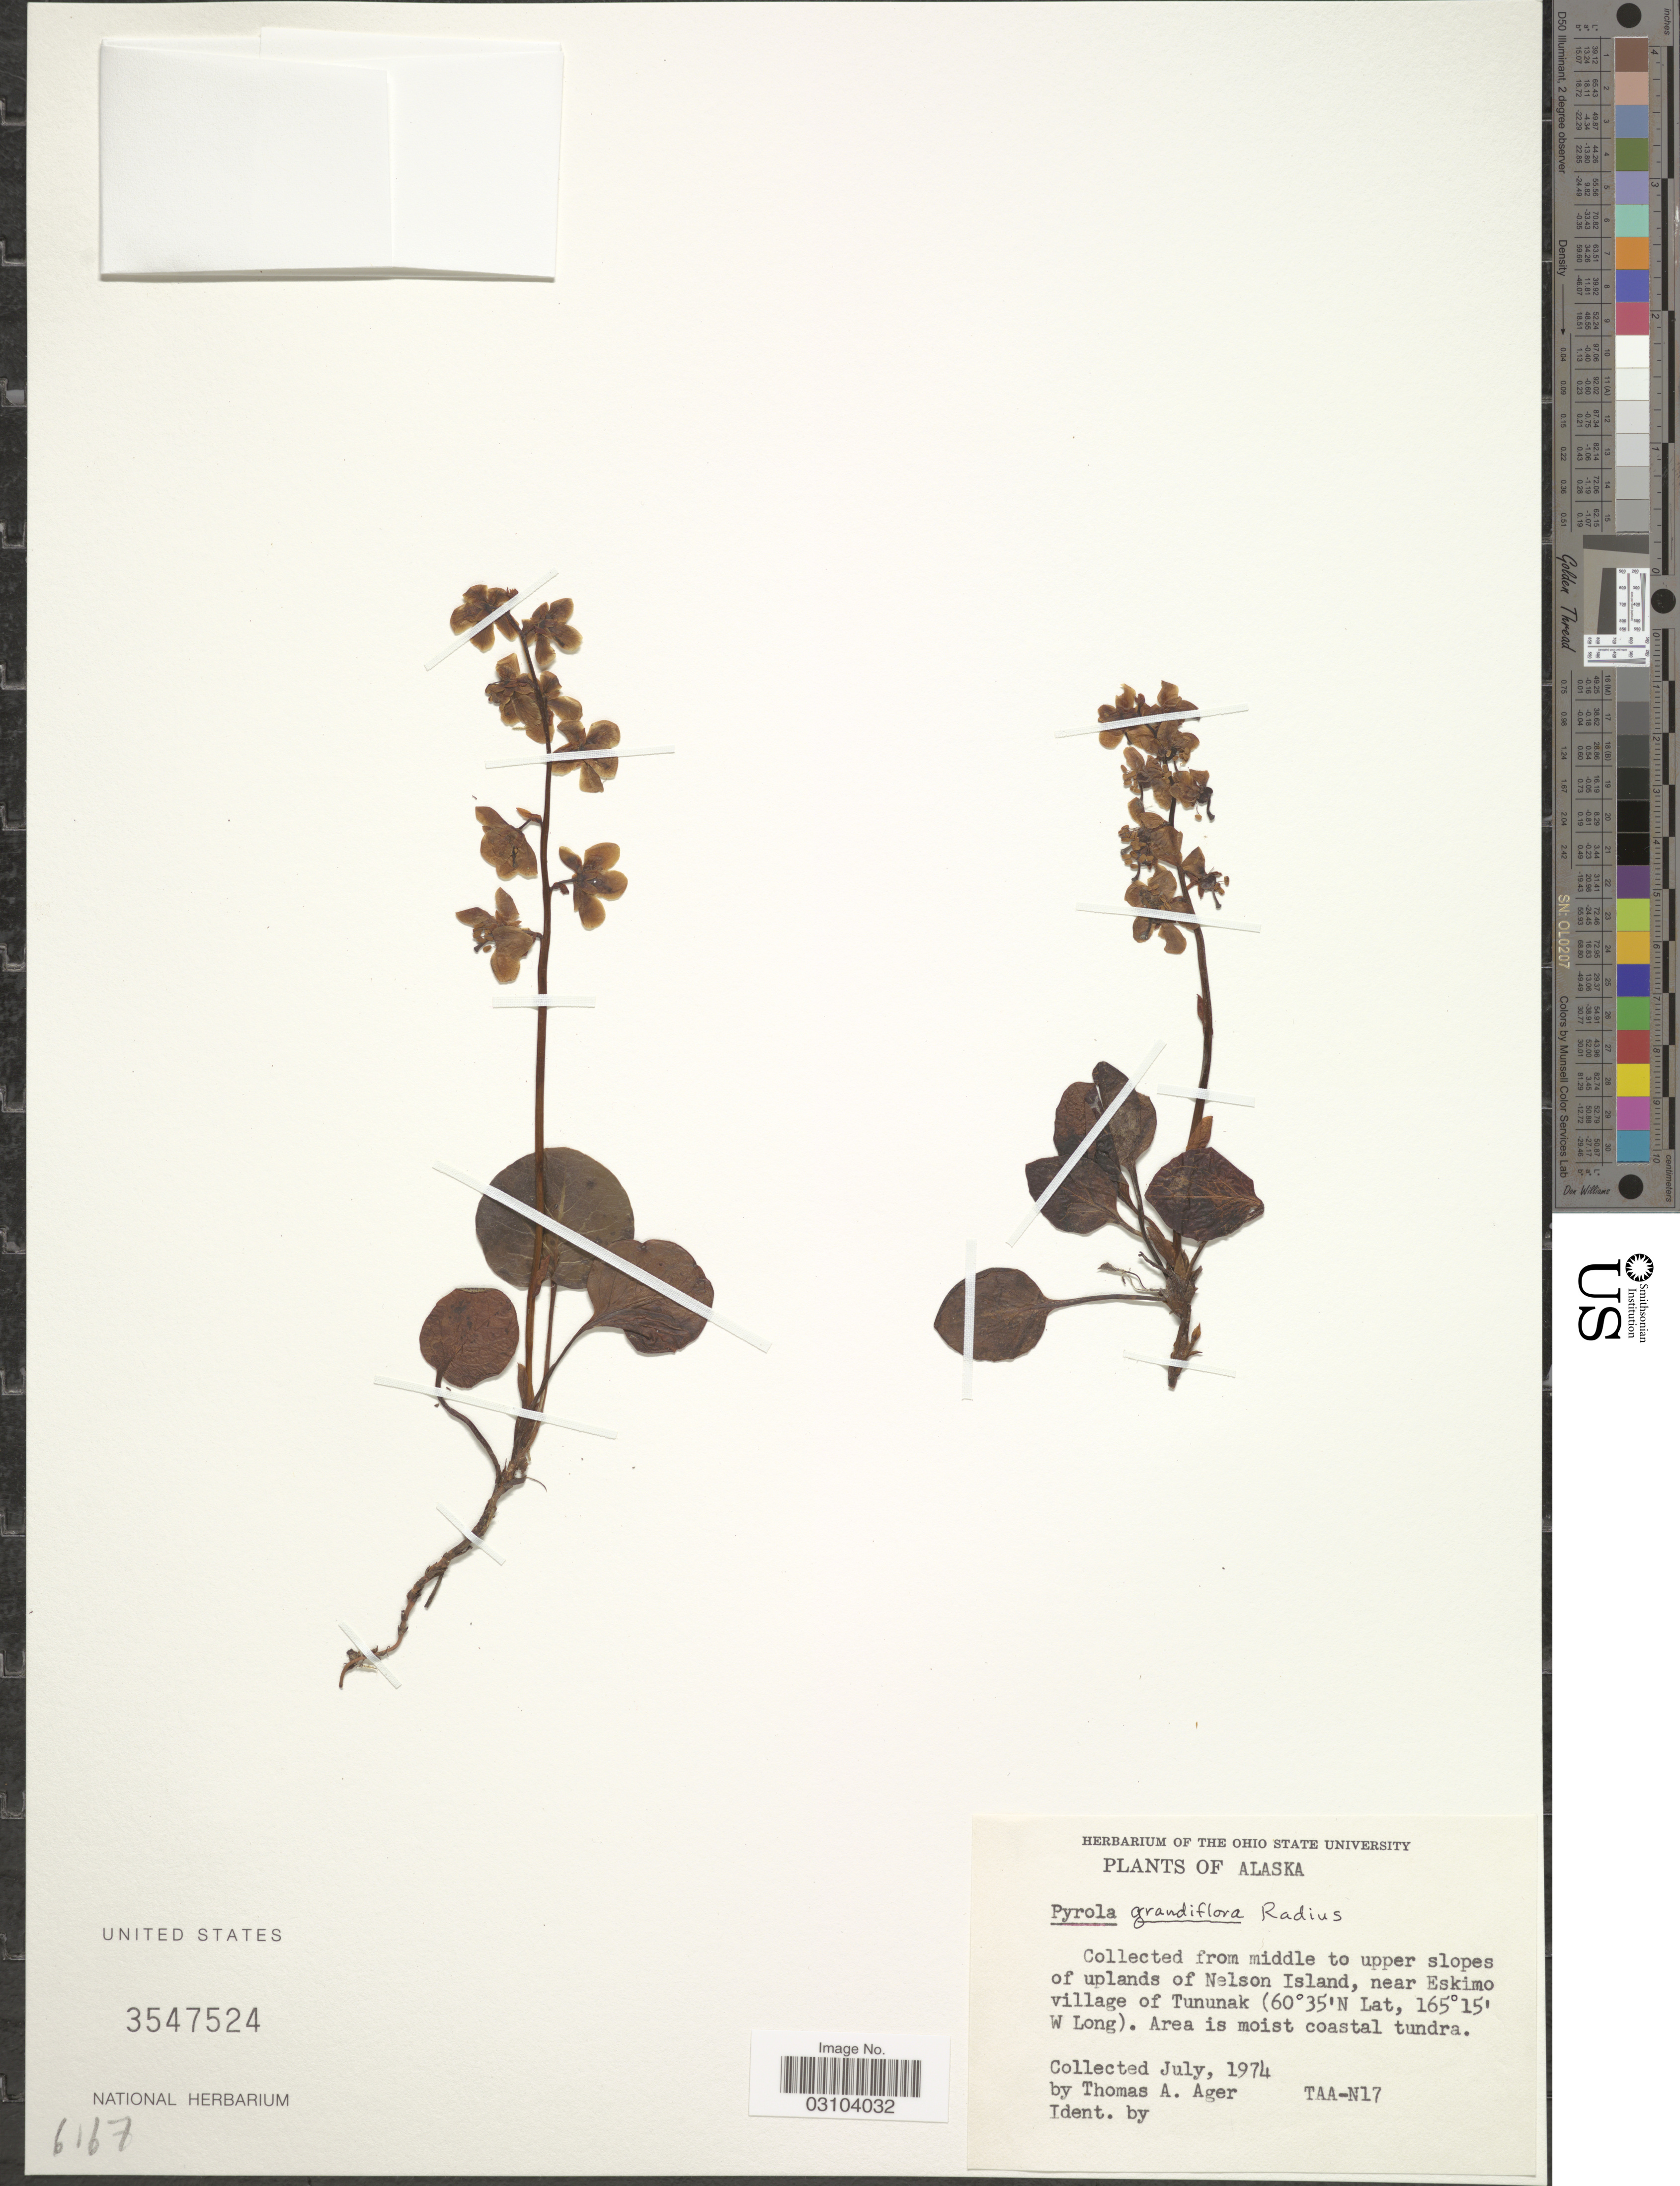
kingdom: Plantae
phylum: Tracheophyta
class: Magnoliopsida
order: Ericales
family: Ericaceae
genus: Pyrola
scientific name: Pyrola grandiflora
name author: Radius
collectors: T. A. Ager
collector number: TAA-N17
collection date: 1974-07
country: United States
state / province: Alaska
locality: Middle to upper slopes of uplands of Nelson Island, near Eskimo village of Tununak.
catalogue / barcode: US 3547524